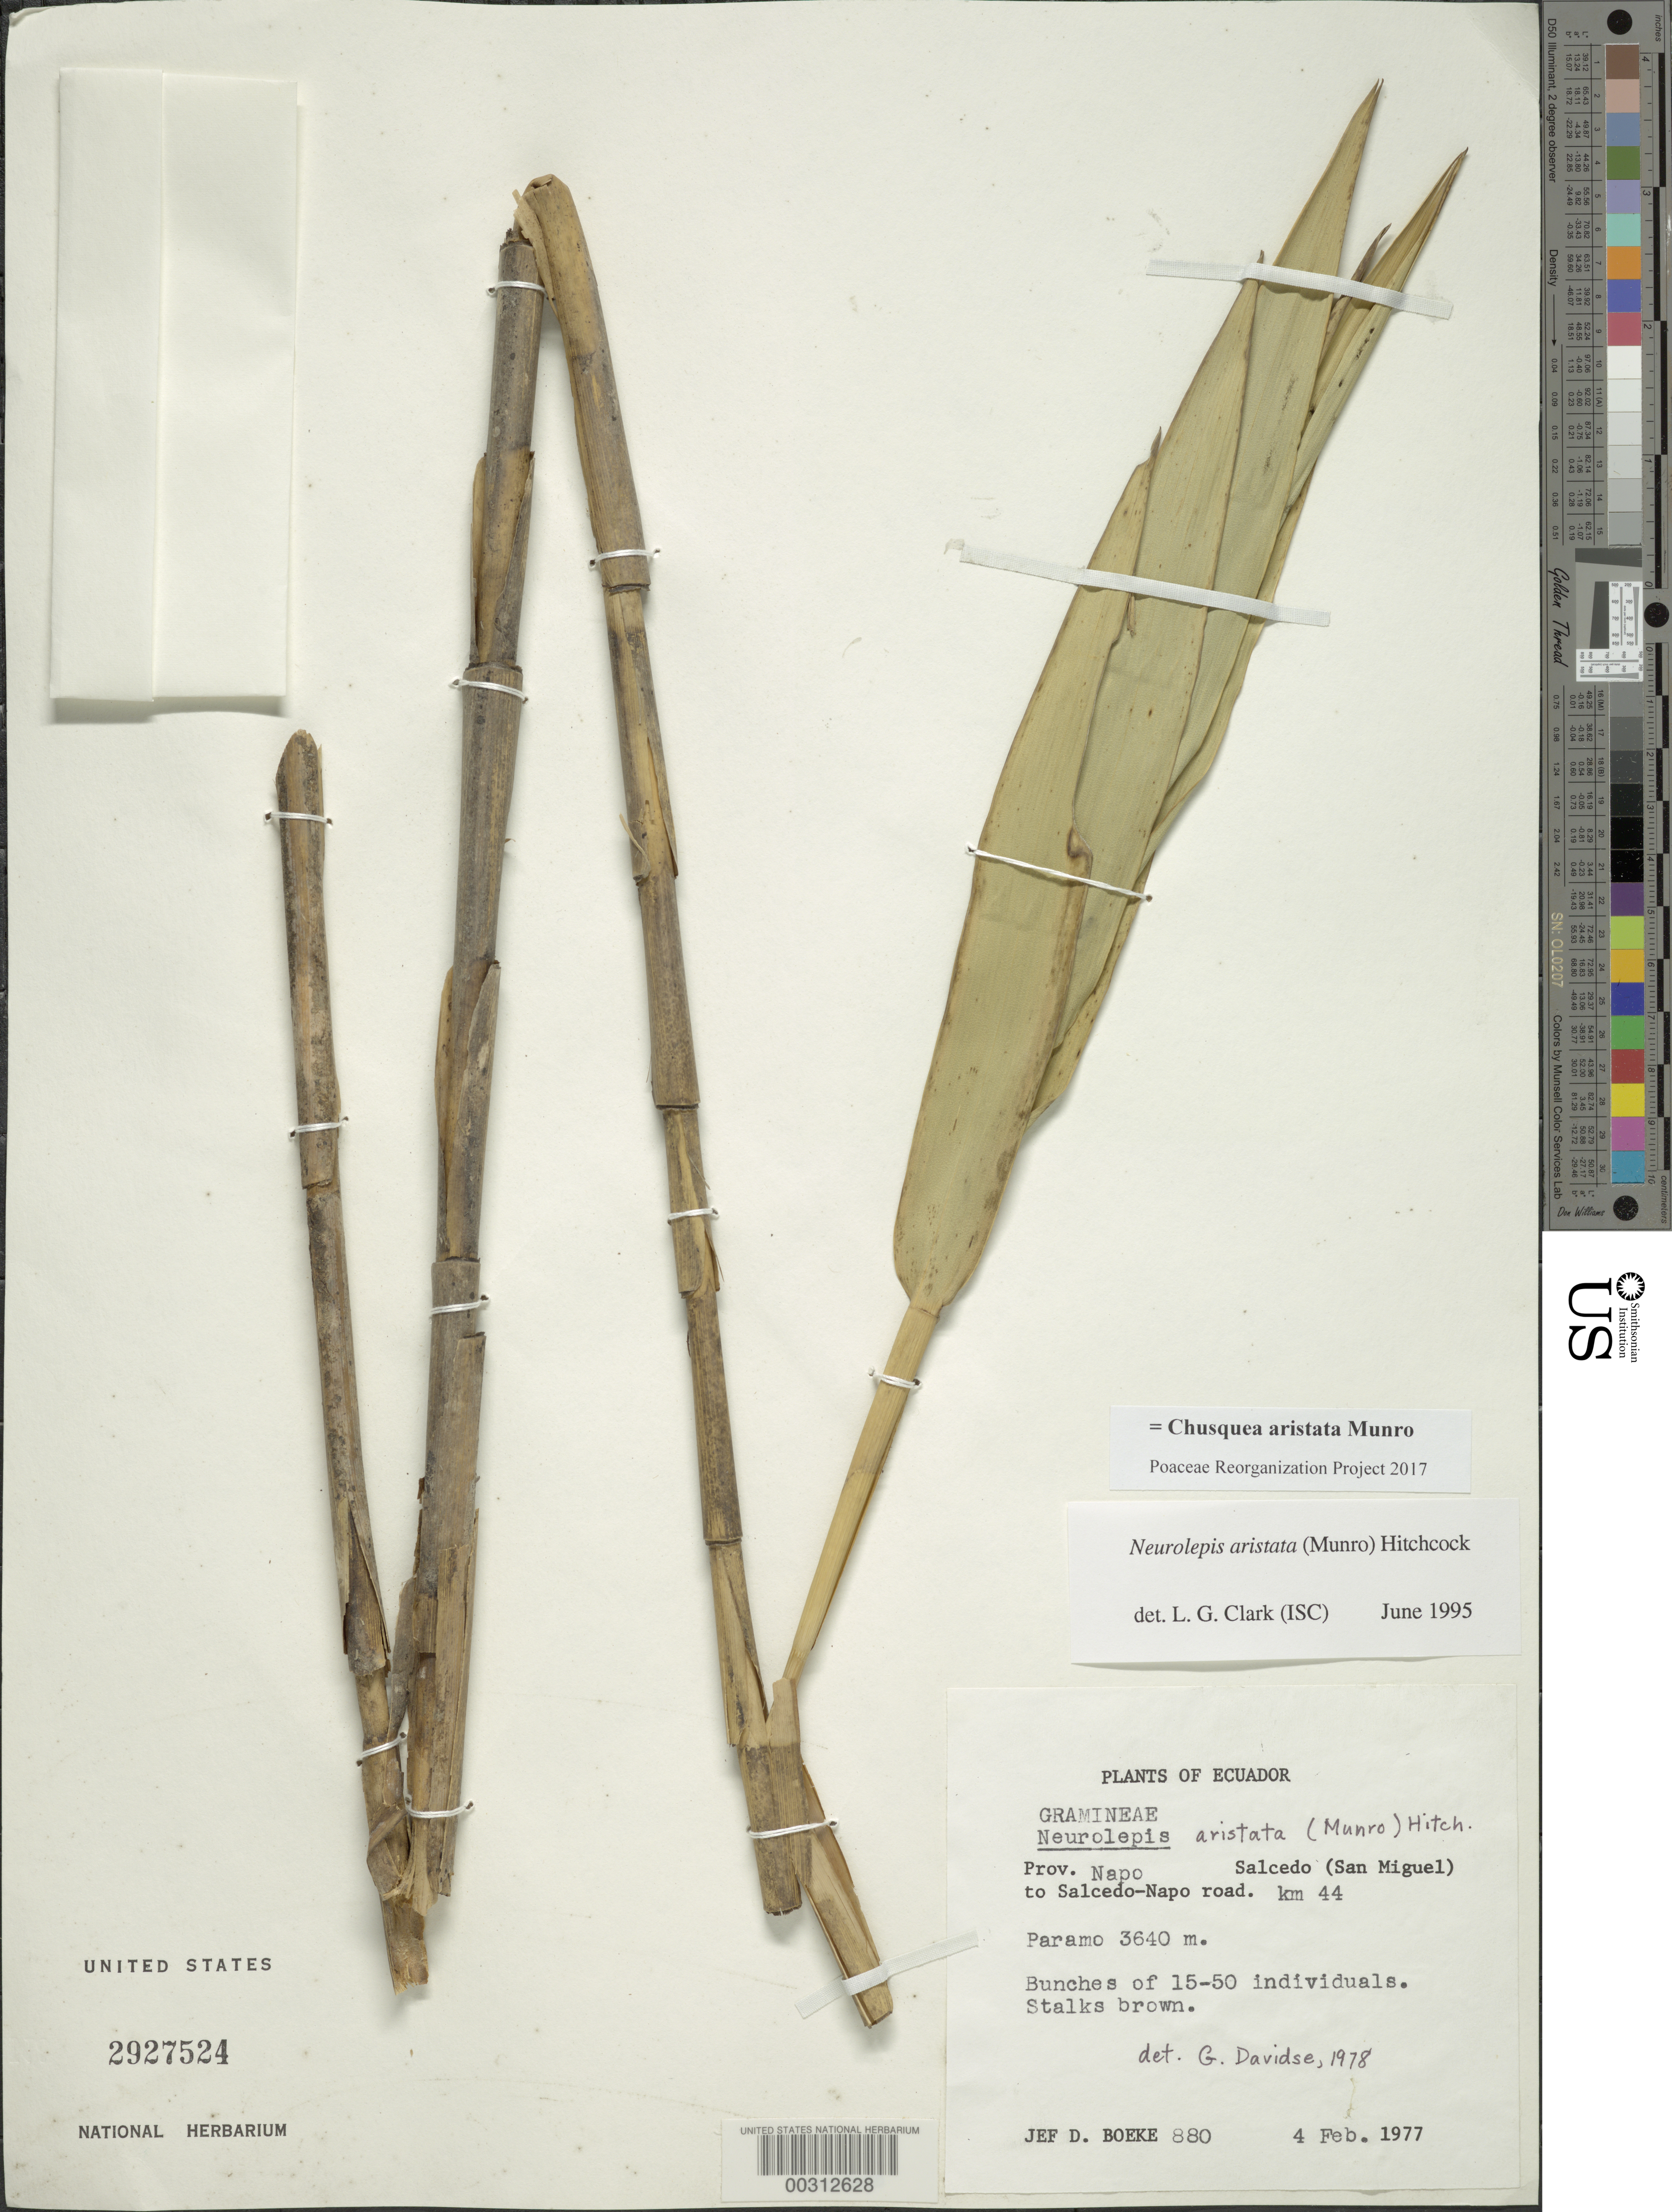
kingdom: Plantae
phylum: Tracheophyta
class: Liliopsida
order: Poales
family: Poaceae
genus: Chusquea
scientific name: Chusquea aristata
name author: Munro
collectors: J. D. Boeke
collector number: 880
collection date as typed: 04 Feb 1977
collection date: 1977-02-04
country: Ecuador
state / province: Napo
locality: Salcedo (Sal Miguel)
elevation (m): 3640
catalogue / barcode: US 2927524